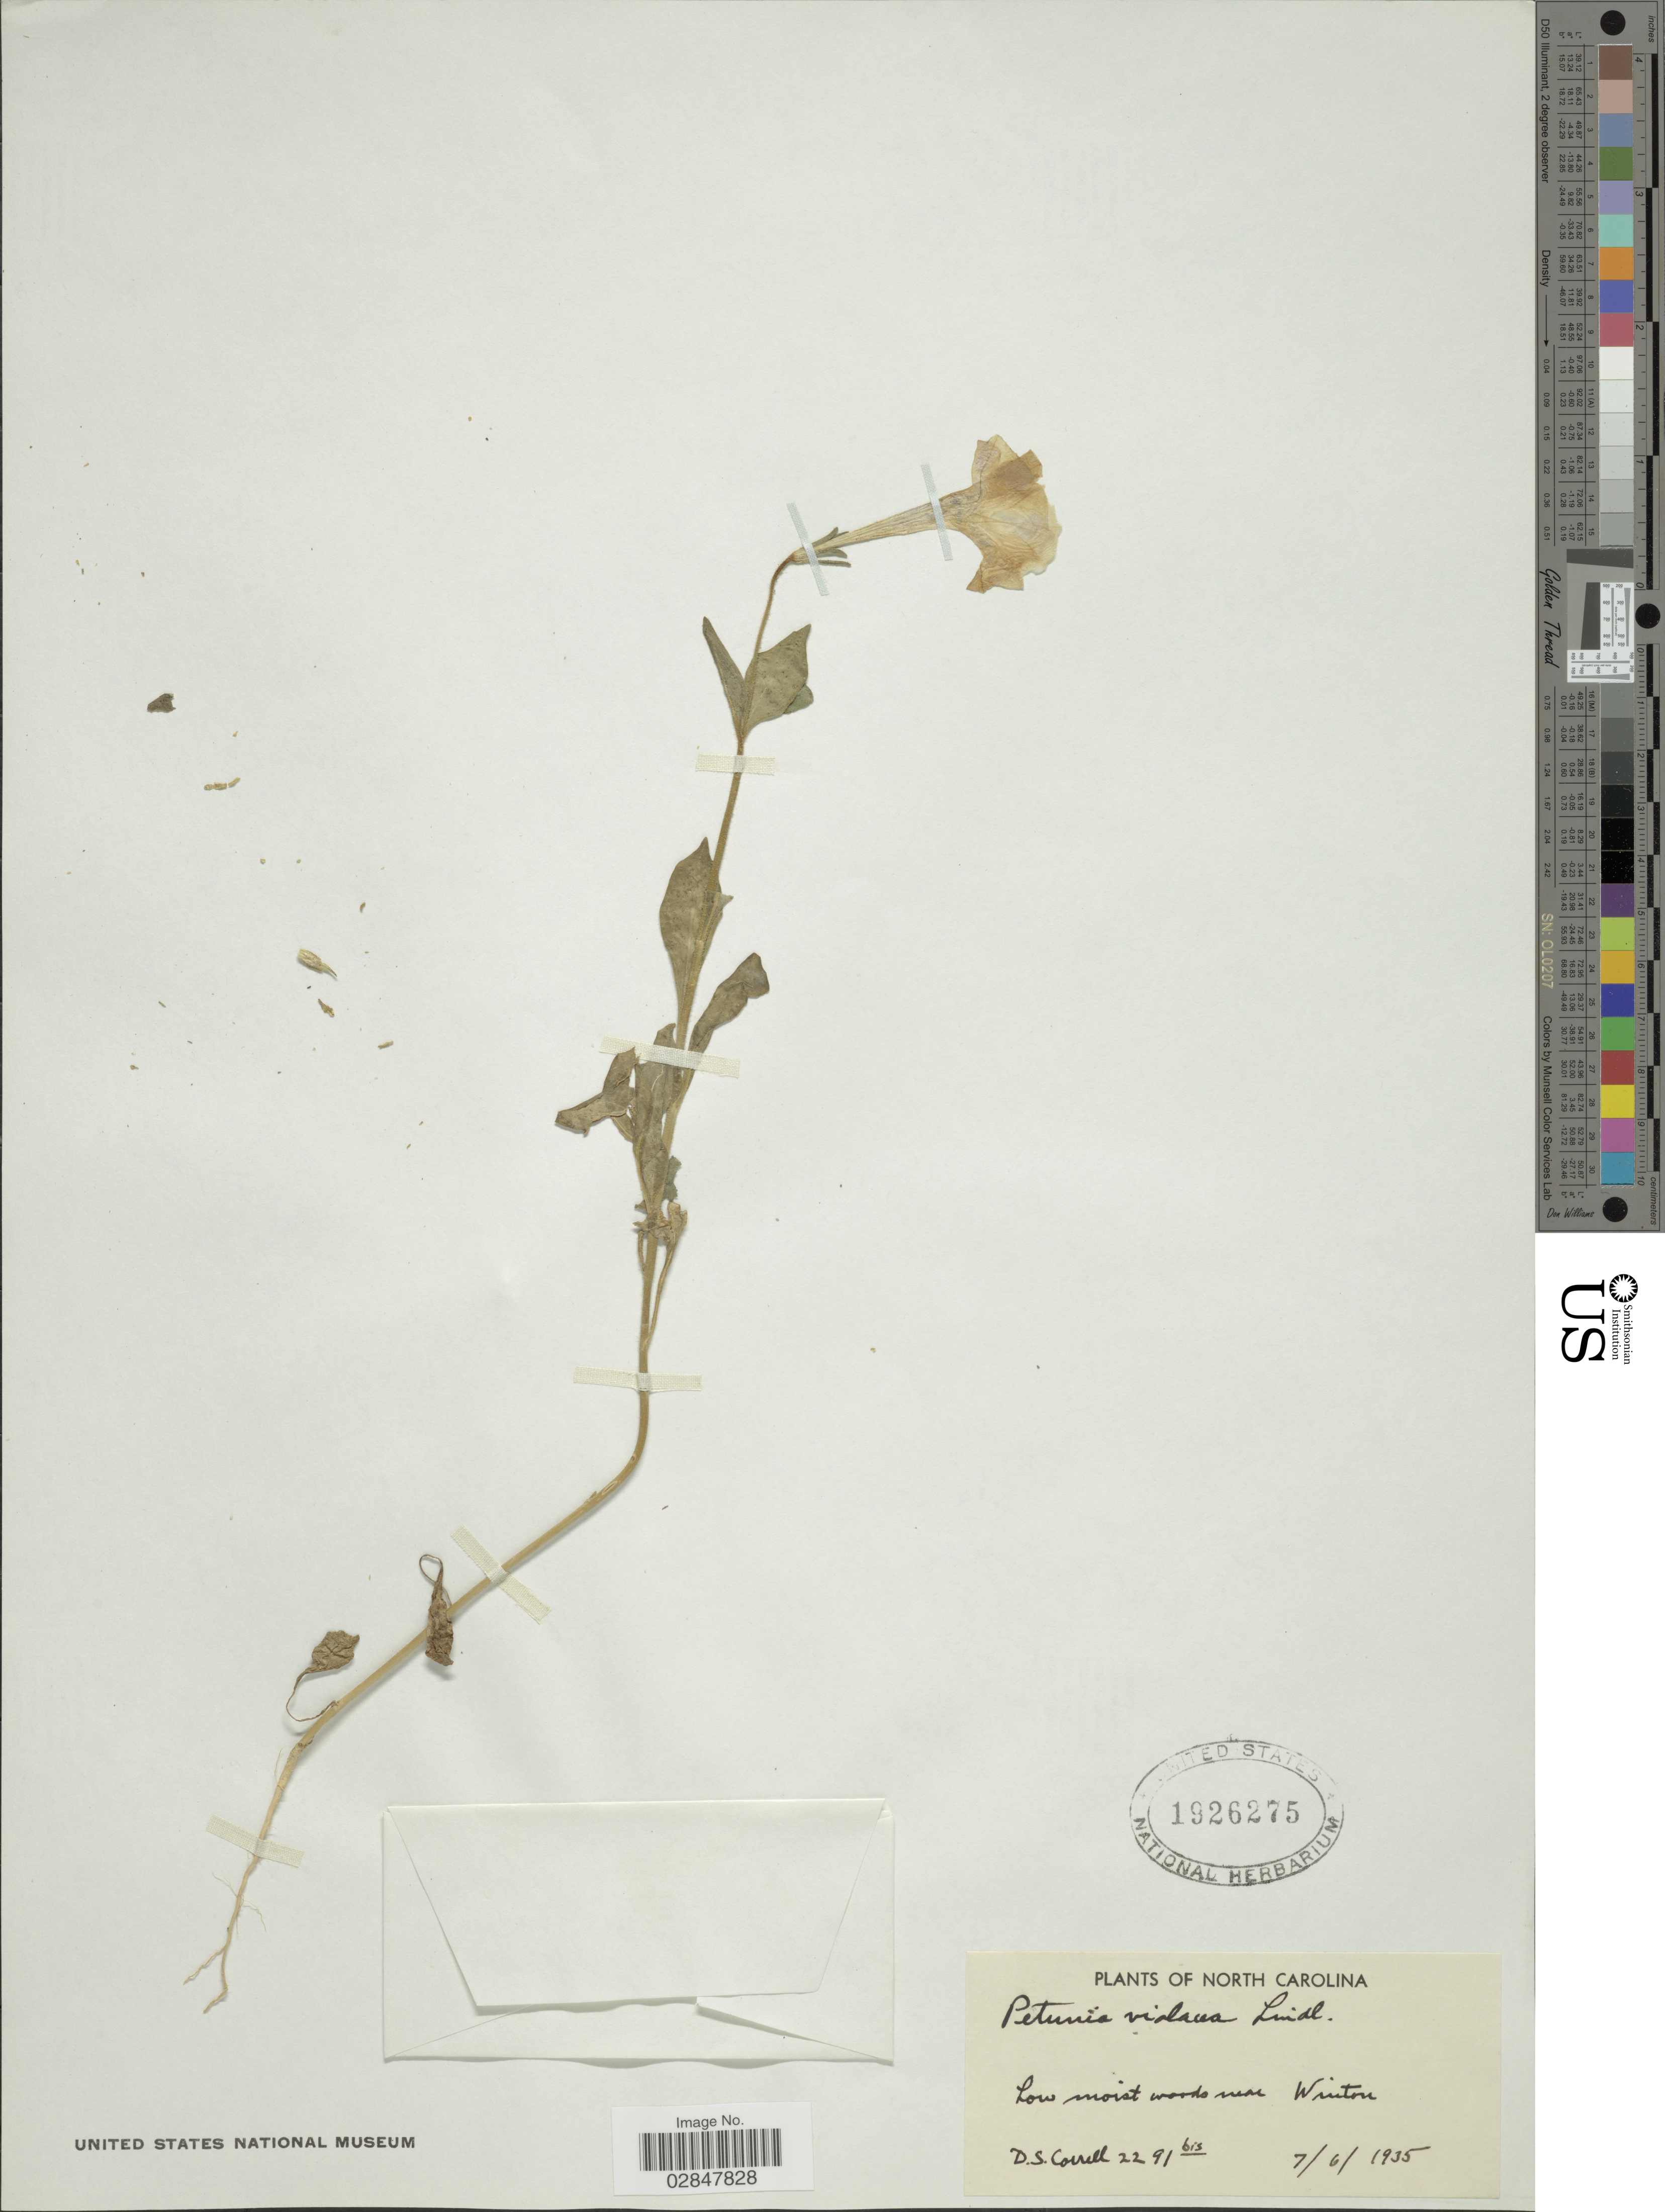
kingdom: Plantae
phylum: Tracheophyta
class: Magnoliopsida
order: Solanales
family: Solanaceae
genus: Petunia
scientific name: Petunia violacea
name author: Lindl.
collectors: D. S. Correll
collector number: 2291bis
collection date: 1935-07-06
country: United States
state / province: North Carolina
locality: Low moist woods near Winton.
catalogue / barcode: US 1926275